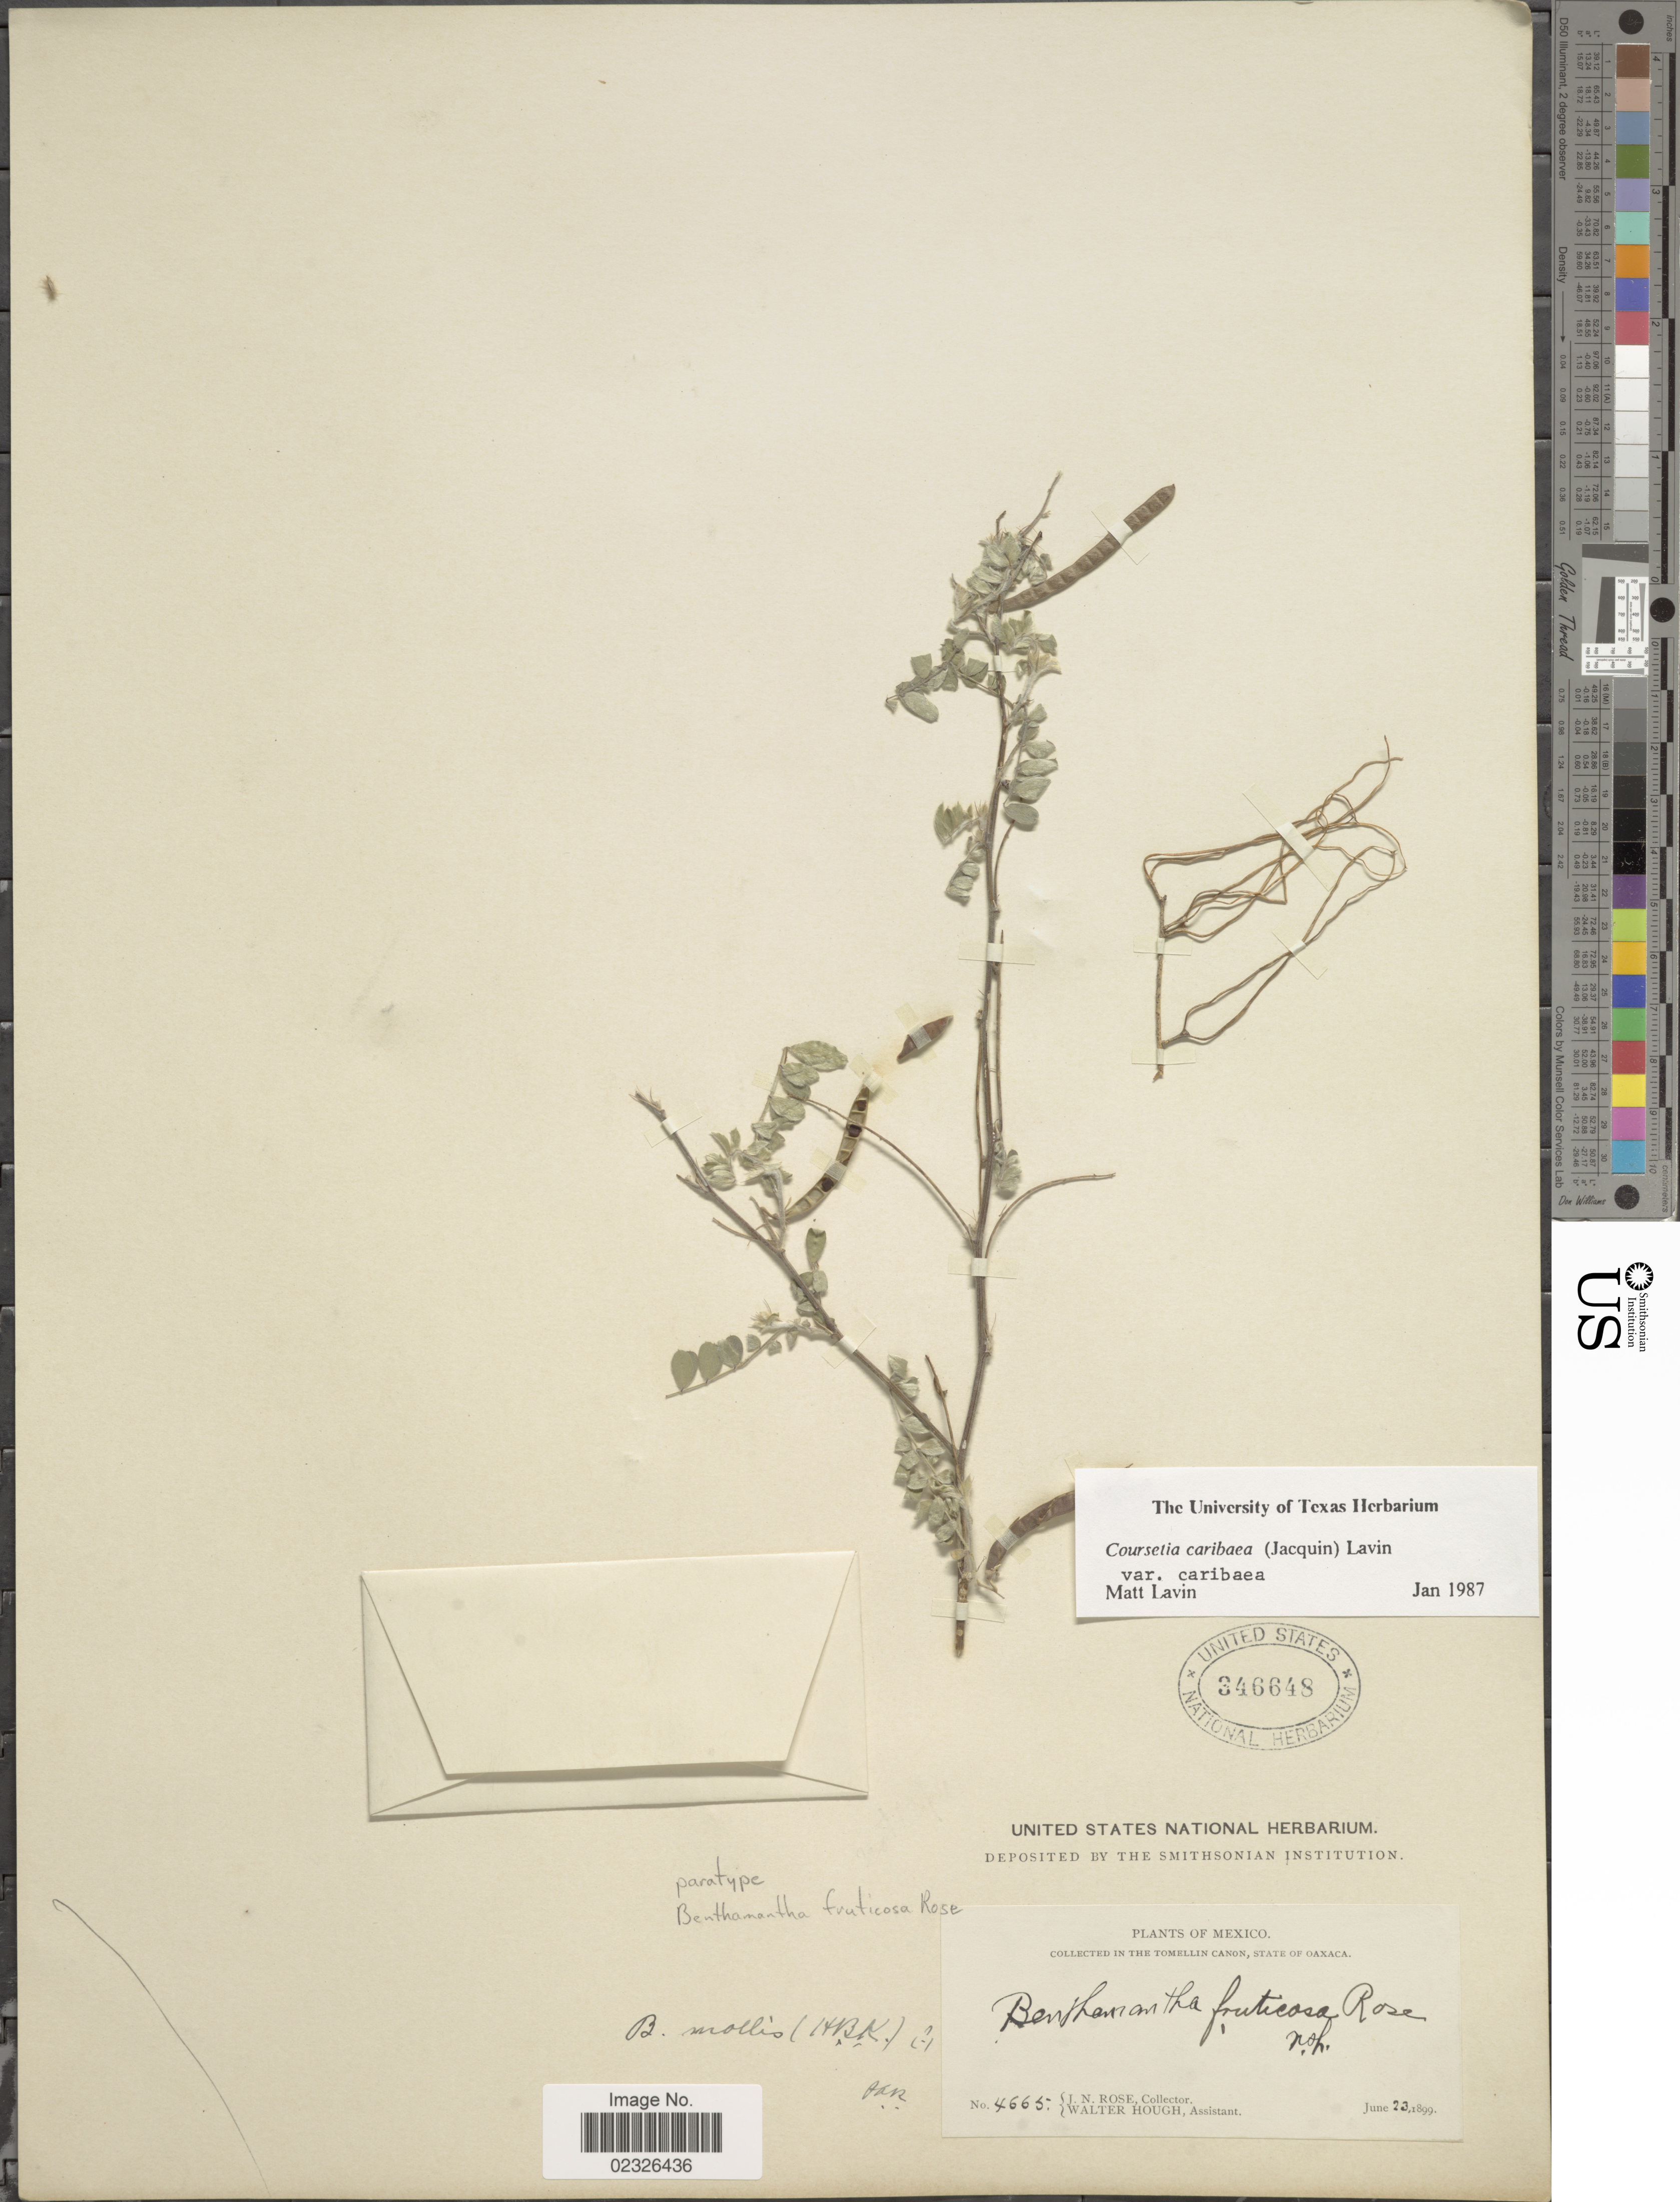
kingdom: Plantae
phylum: Tracheophyta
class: Magnoliopsida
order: Fabales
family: Fabaceae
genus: Coursetia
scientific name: Coursetia caribaea var. caribaea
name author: (Jacq.) Lavin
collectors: J. N. Rose & W. Hough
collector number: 4665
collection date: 1899-06-23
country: Mexico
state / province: Oaxaca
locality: The Tomellin Canon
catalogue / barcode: US 346648